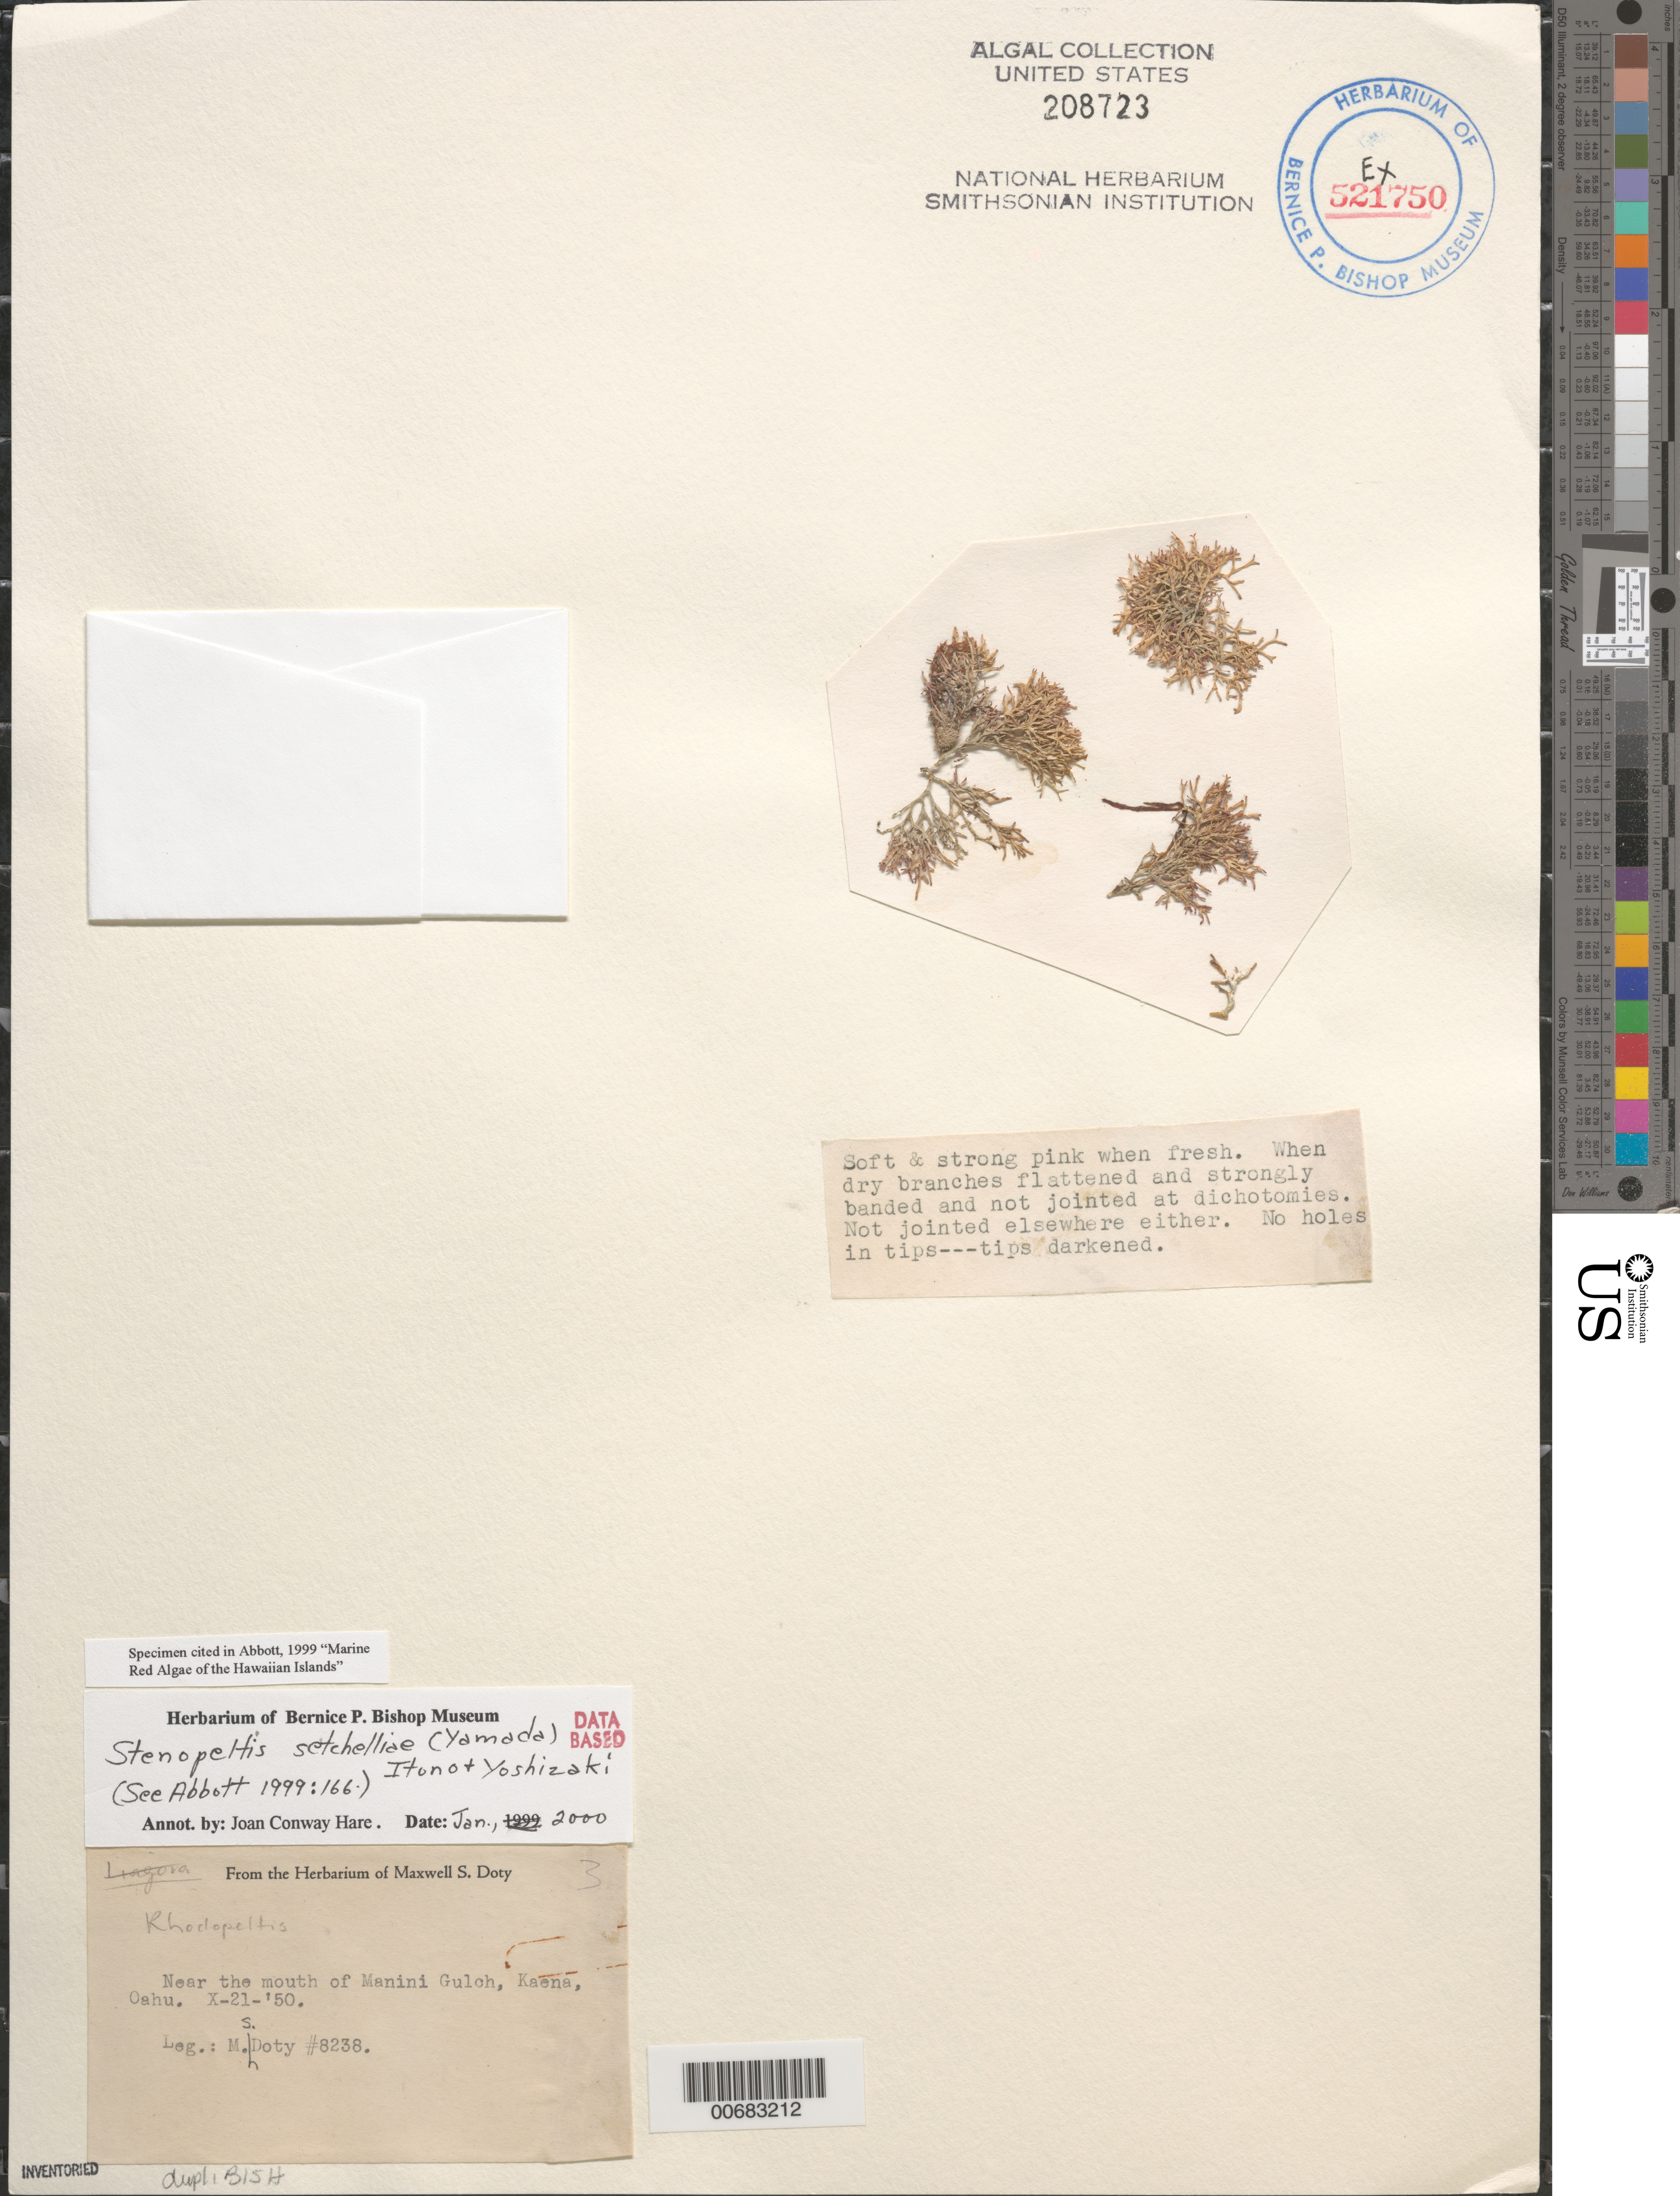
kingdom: Plantae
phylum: Rhodophyta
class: Florideophyceae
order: Nemaliales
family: Liagoraceae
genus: Akalaphycus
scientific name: Akalaphycus setchelliae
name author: (Yamada) Huisman et al.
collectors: M. S. Doty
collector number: MSD 8238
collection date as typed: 21 Oct 1950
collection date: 1950-10-21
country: United States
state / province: Hawaii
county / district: Honolulu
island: Oahu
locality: Kaena, Manini Gulch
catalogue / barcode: US 208723